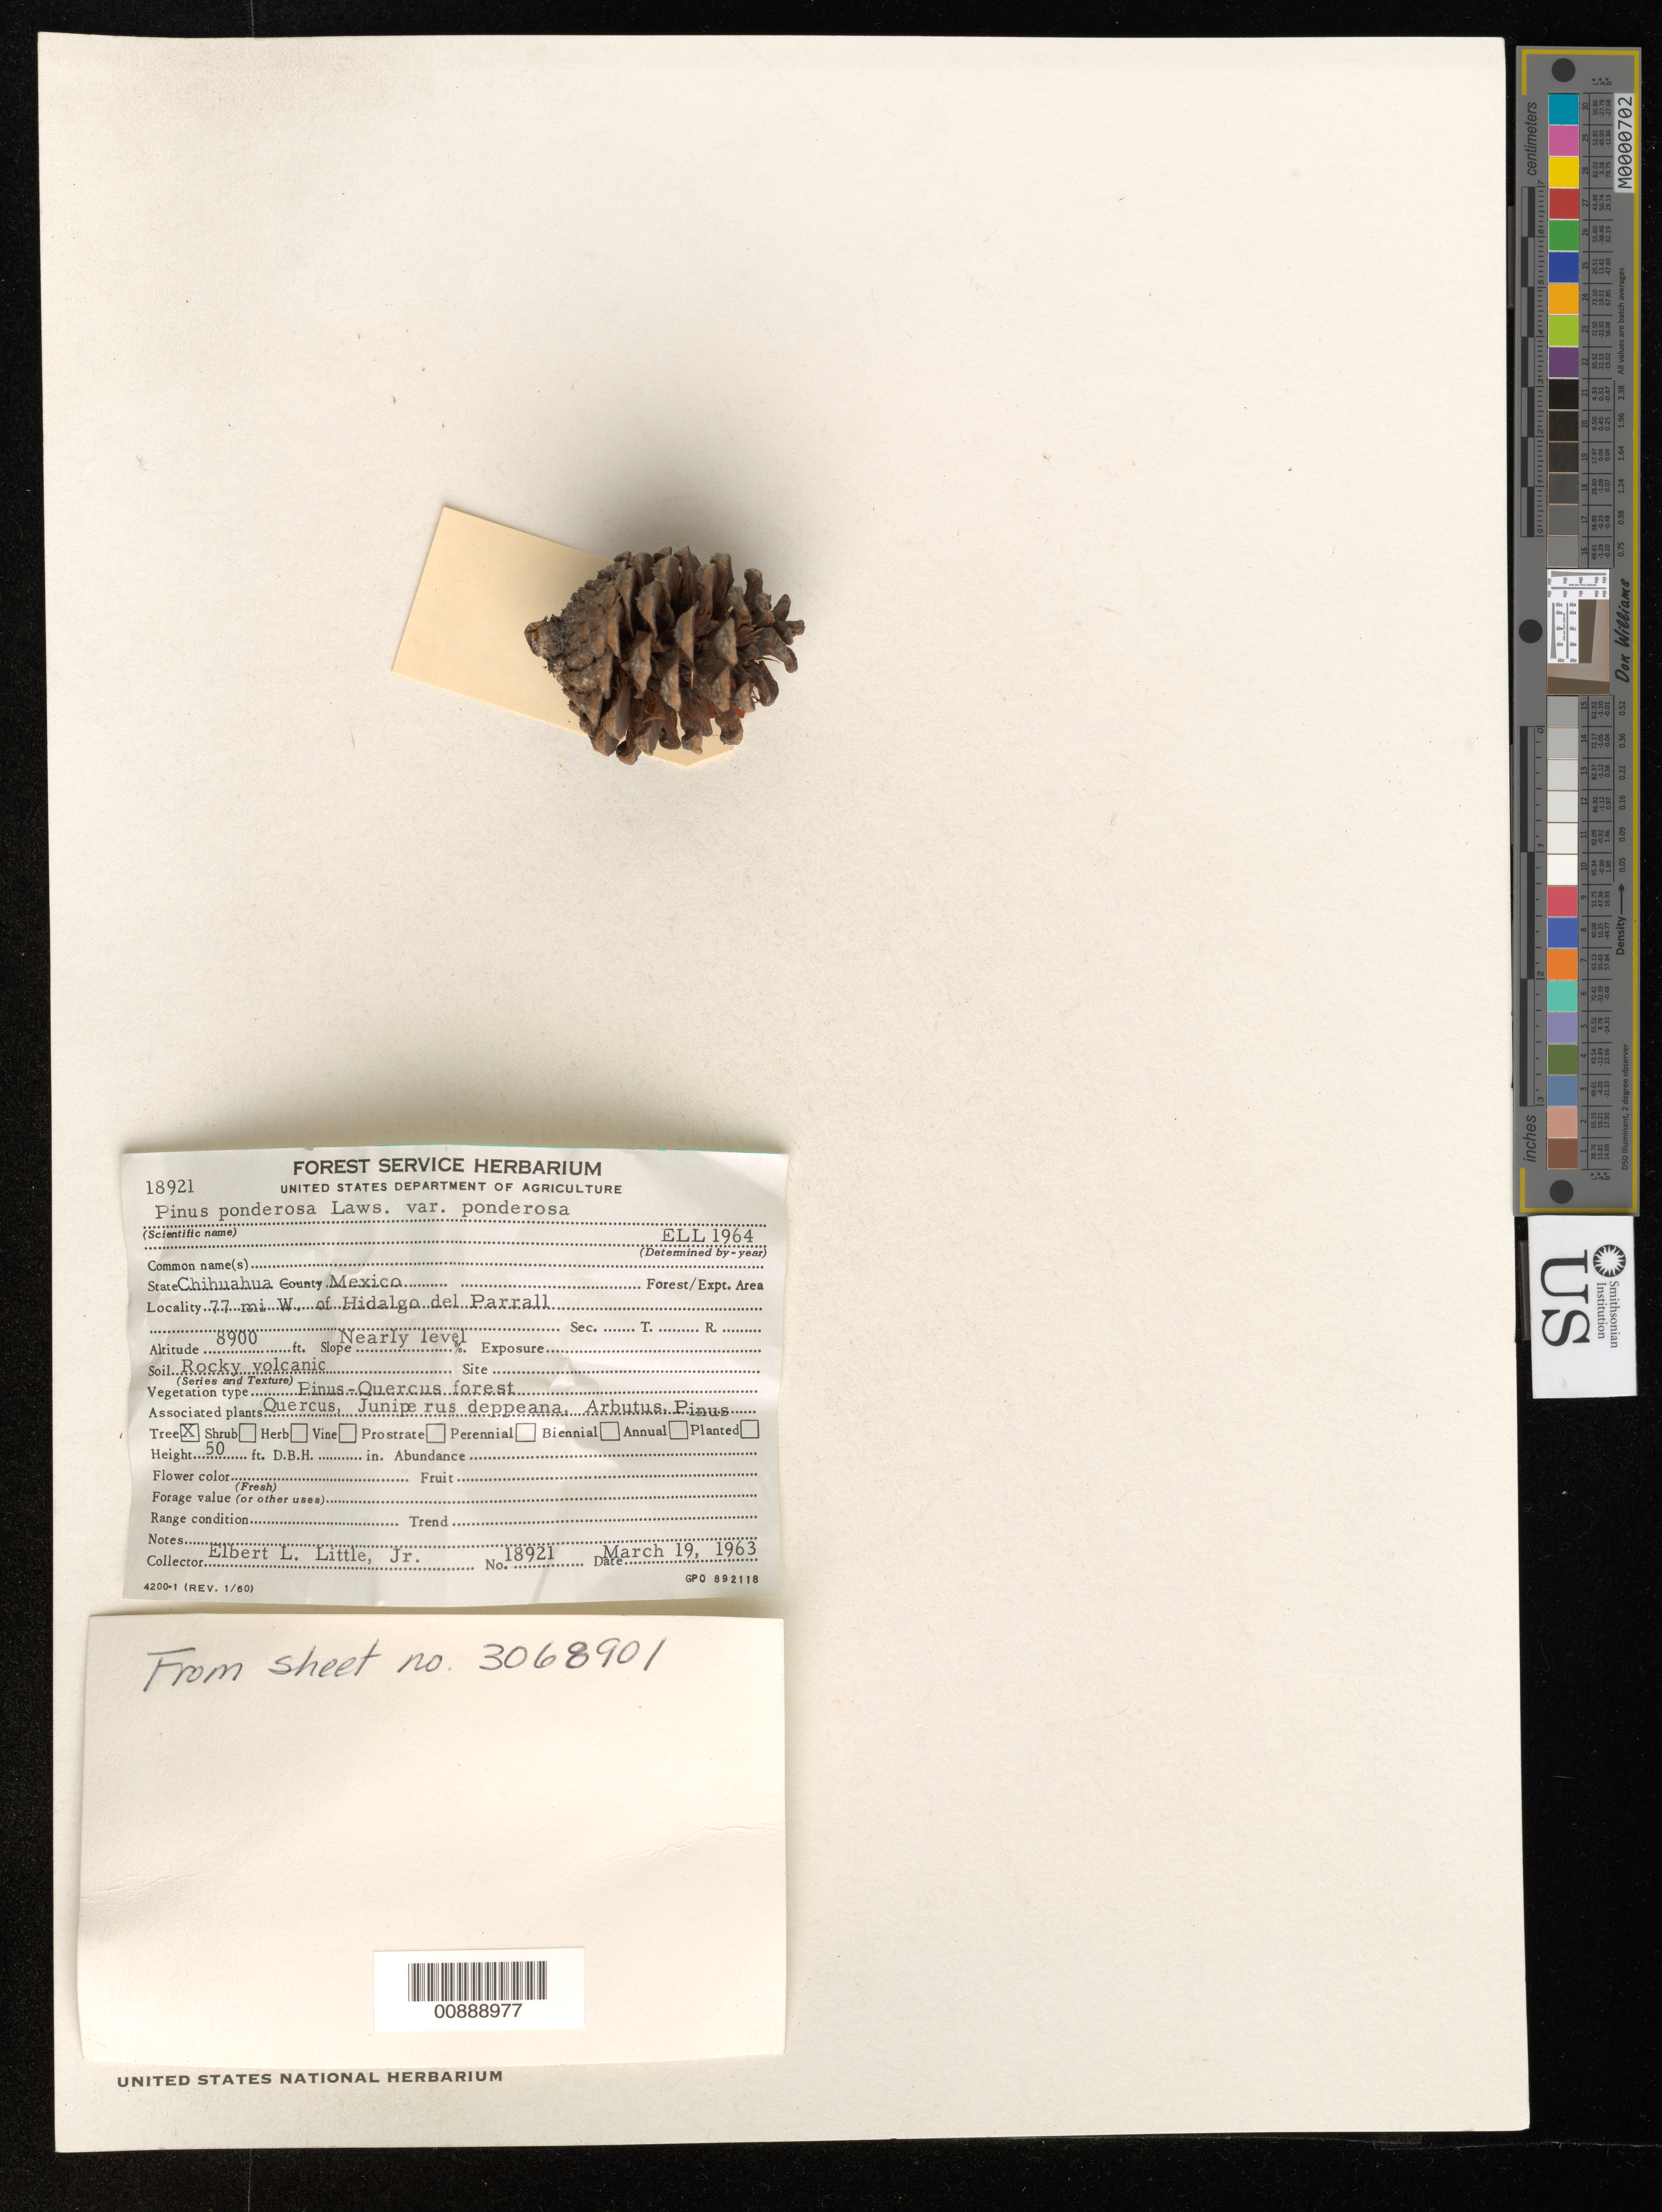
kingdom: Plantae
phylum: Tracheophyta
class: Pinopsida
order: Pinales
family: Pinaceae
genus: Pinus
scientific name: Pinus ponderosa var. arizonica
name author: (Engelm.) Shaw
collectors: E. L. Little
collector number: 18921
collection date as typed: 20 Mar 1963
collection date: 1963-03-20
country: Mexico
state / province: Chihuahua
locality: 77 mi. W of Hidalgo del Parral, Chihuahua.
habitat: Pinus-Quercus forest, slope nearly level, soil rocky volcanic. Assoc. plants: Quercus, Juniperus deppeana, Arbutus ..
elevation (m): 2713